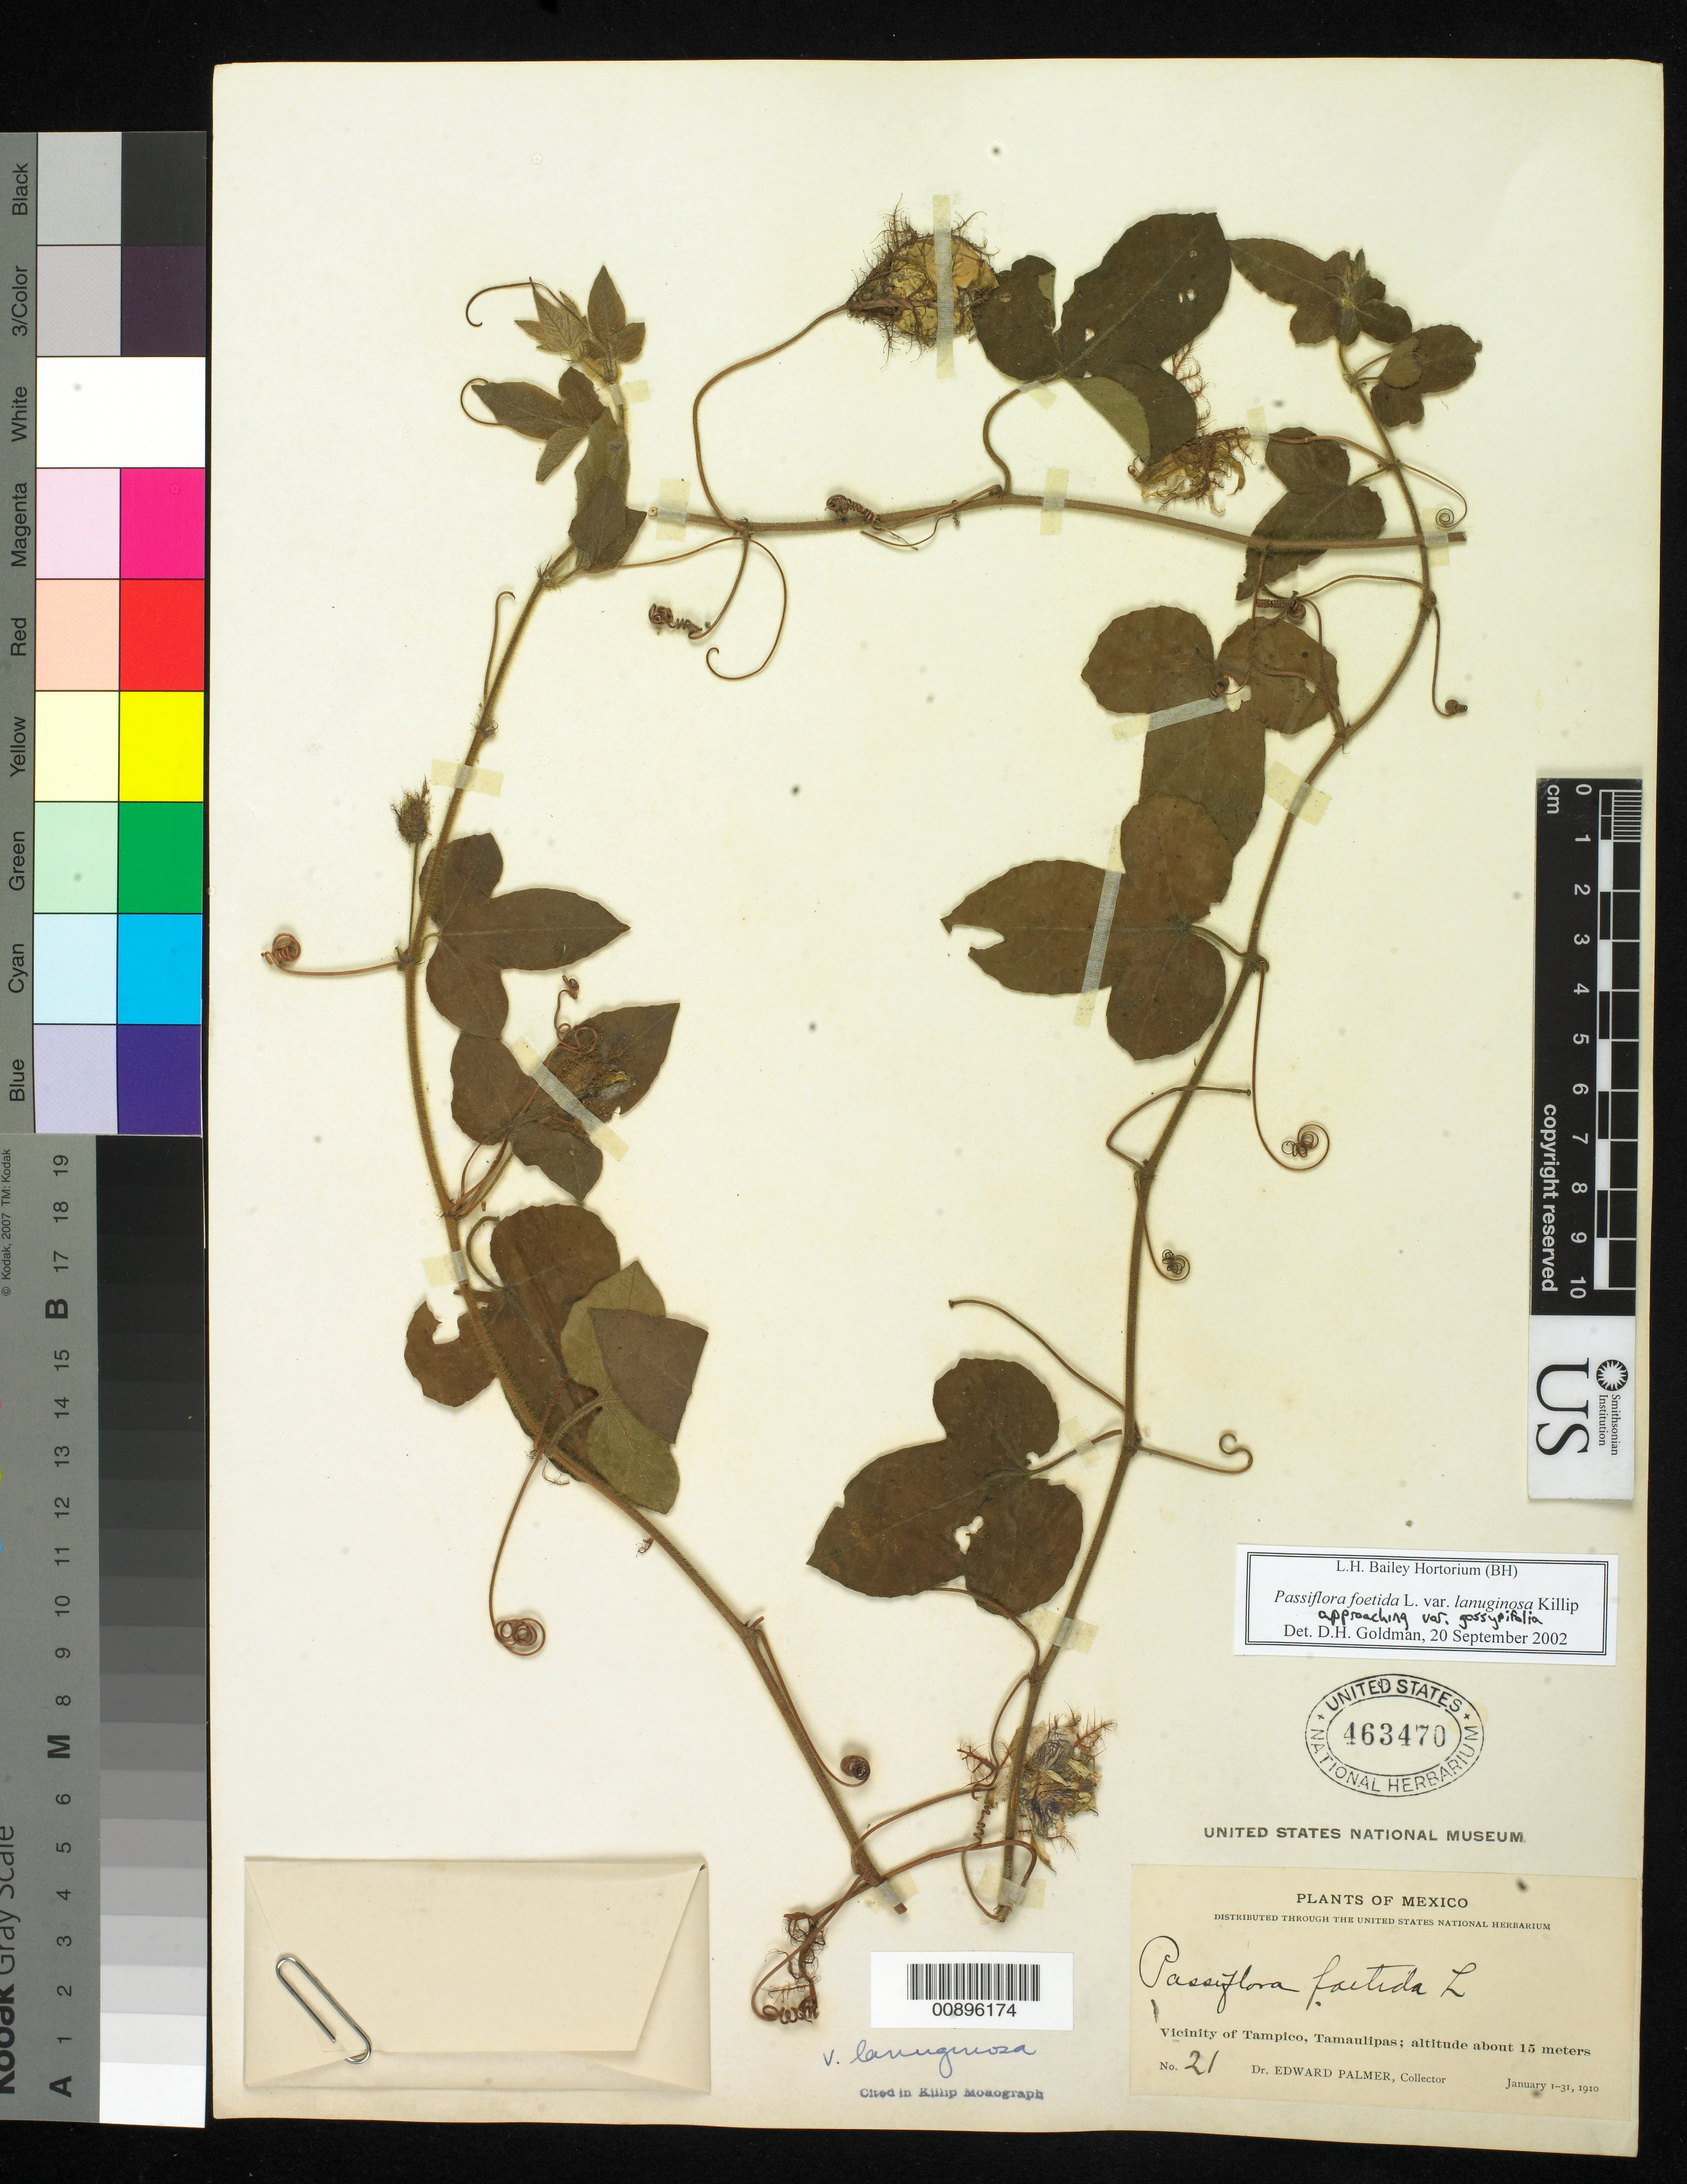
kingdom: Plantae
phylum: Tracheophyta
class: Magnoliopsida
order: Malpighiales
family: Passifloraceae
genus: Passiflora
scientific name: Passiflora foetida var. lanuginosa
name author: Killip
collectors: E. Palmer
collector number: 21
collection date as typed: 01 Jan 1910 to 31 Jan 1910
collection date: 1910-01-01/1910-01-31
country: Mexico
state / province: Tamaulipas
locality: Vicinity of Tampico, Tamaulipas.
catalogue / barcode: US 463470